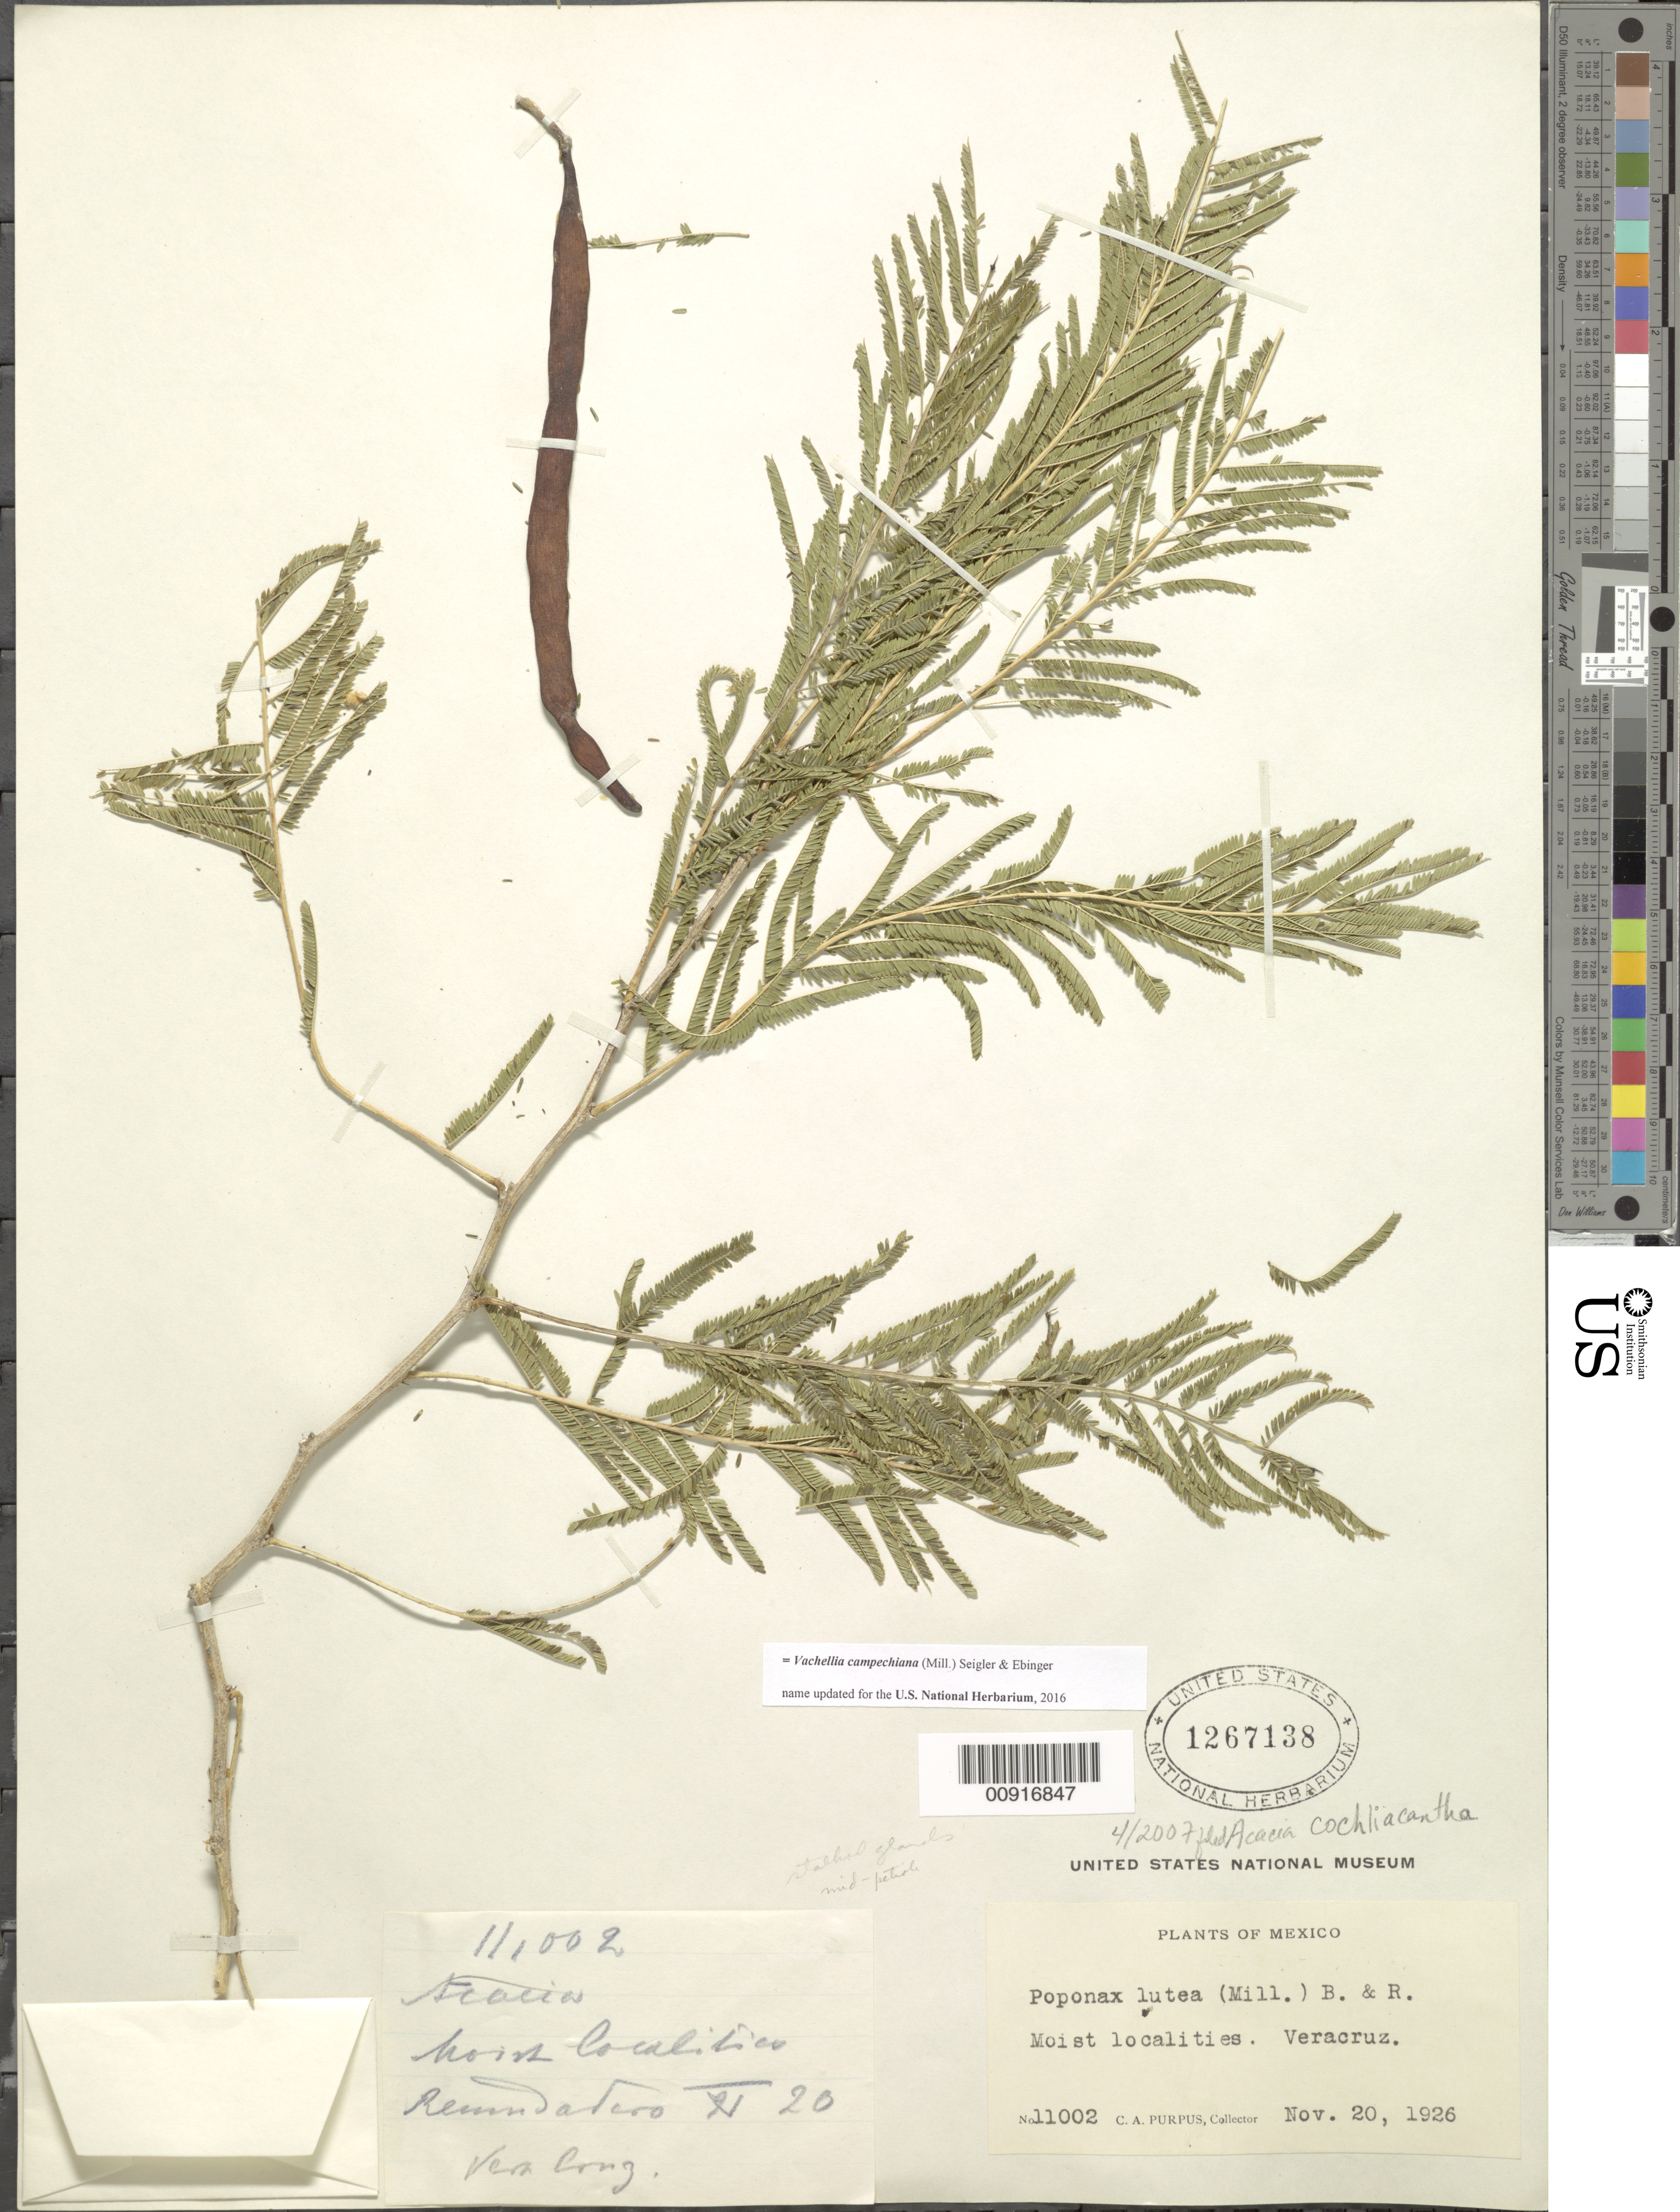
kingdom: Plantae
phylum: Tracheophyta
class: Magnoliopsida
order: Fabales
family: Fabaceae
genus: Vachellia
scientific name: Vachellia campechiana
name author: (Mill.) Seigler & Ebinger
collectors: C. A. Purpus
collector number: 11002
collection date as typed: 20 Nov 1926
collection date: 1926-11-20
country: Mexico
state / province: Veracruz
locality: Remudatero, Veracruz.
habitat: Moist loalities.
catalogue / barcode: US 1267138